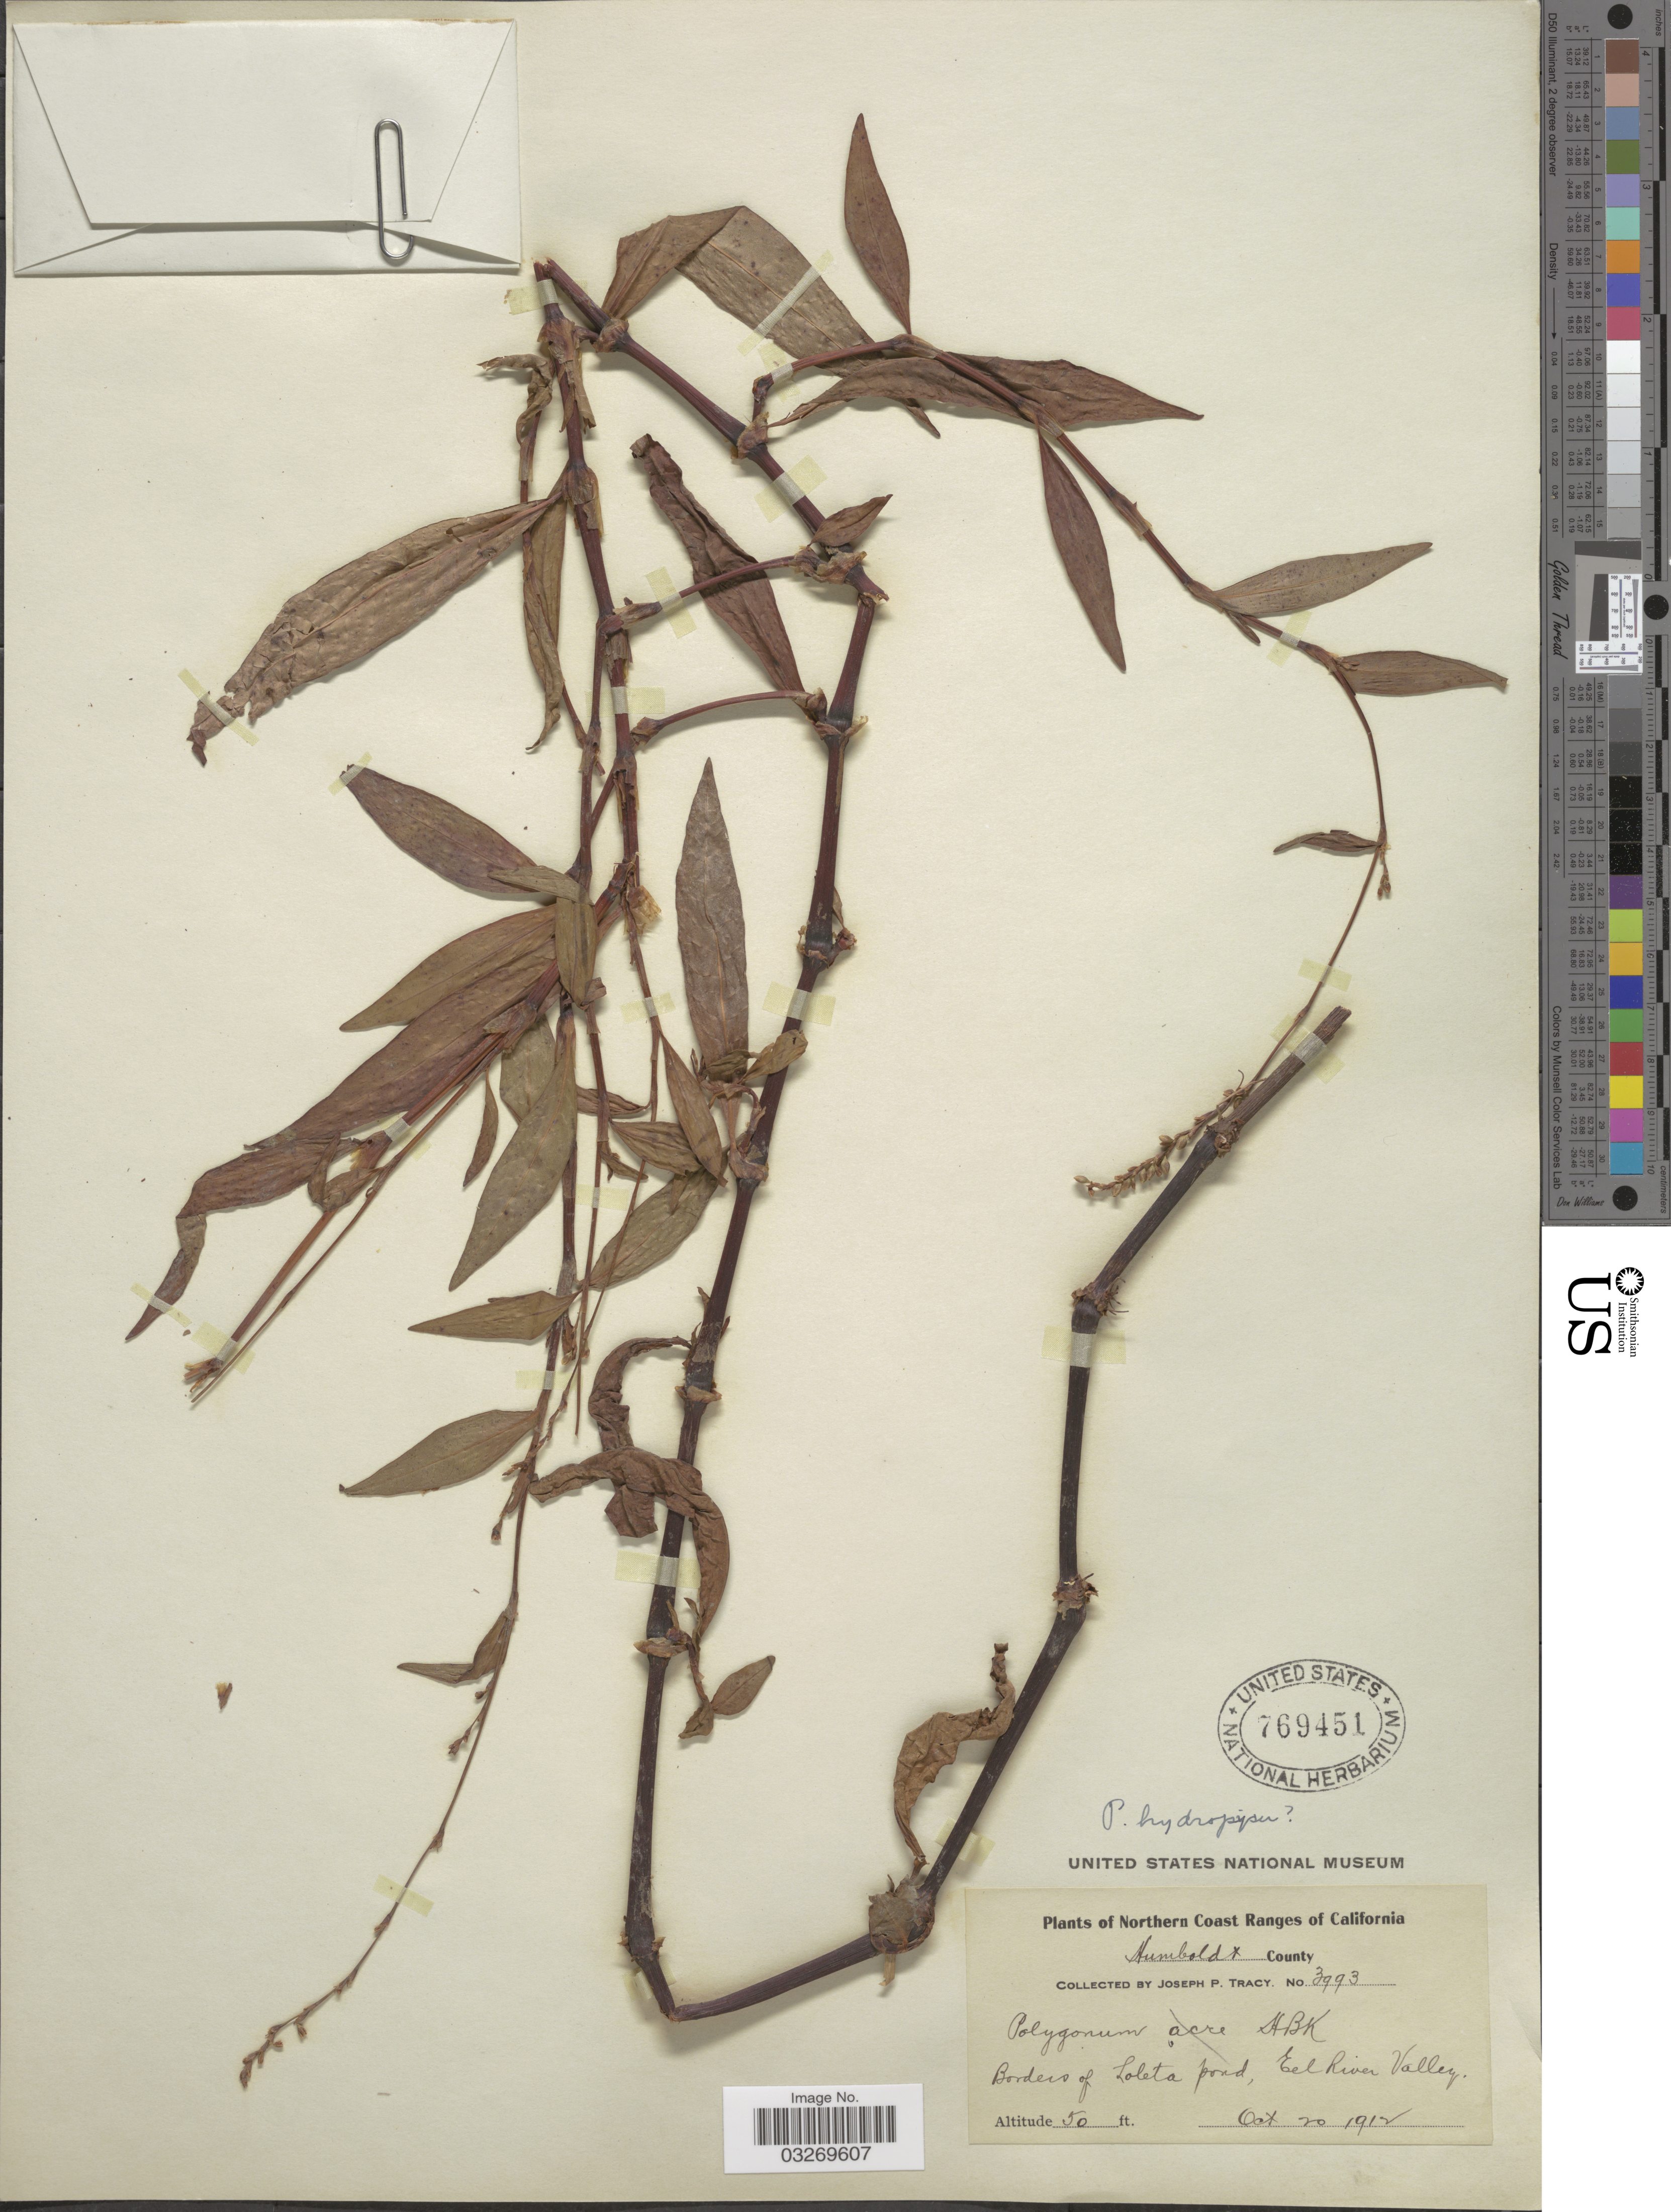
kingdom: Plantae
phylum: Tracheophyta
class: Magnoliopsida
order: Caryophyllales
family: Polygonaceae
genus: Persicaria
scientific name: Persicaria hydropiper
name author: (L.) Delarbre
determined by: Atha, D. E.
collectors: J. Tracy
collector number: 3993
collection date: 1912-10-20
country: United States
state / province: California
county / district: Humboldt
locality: Northern Coast Ranges of California, Humboldt County, Borders of Loleta pond, Eel River Valley.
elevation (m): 15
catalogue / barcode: US 769451